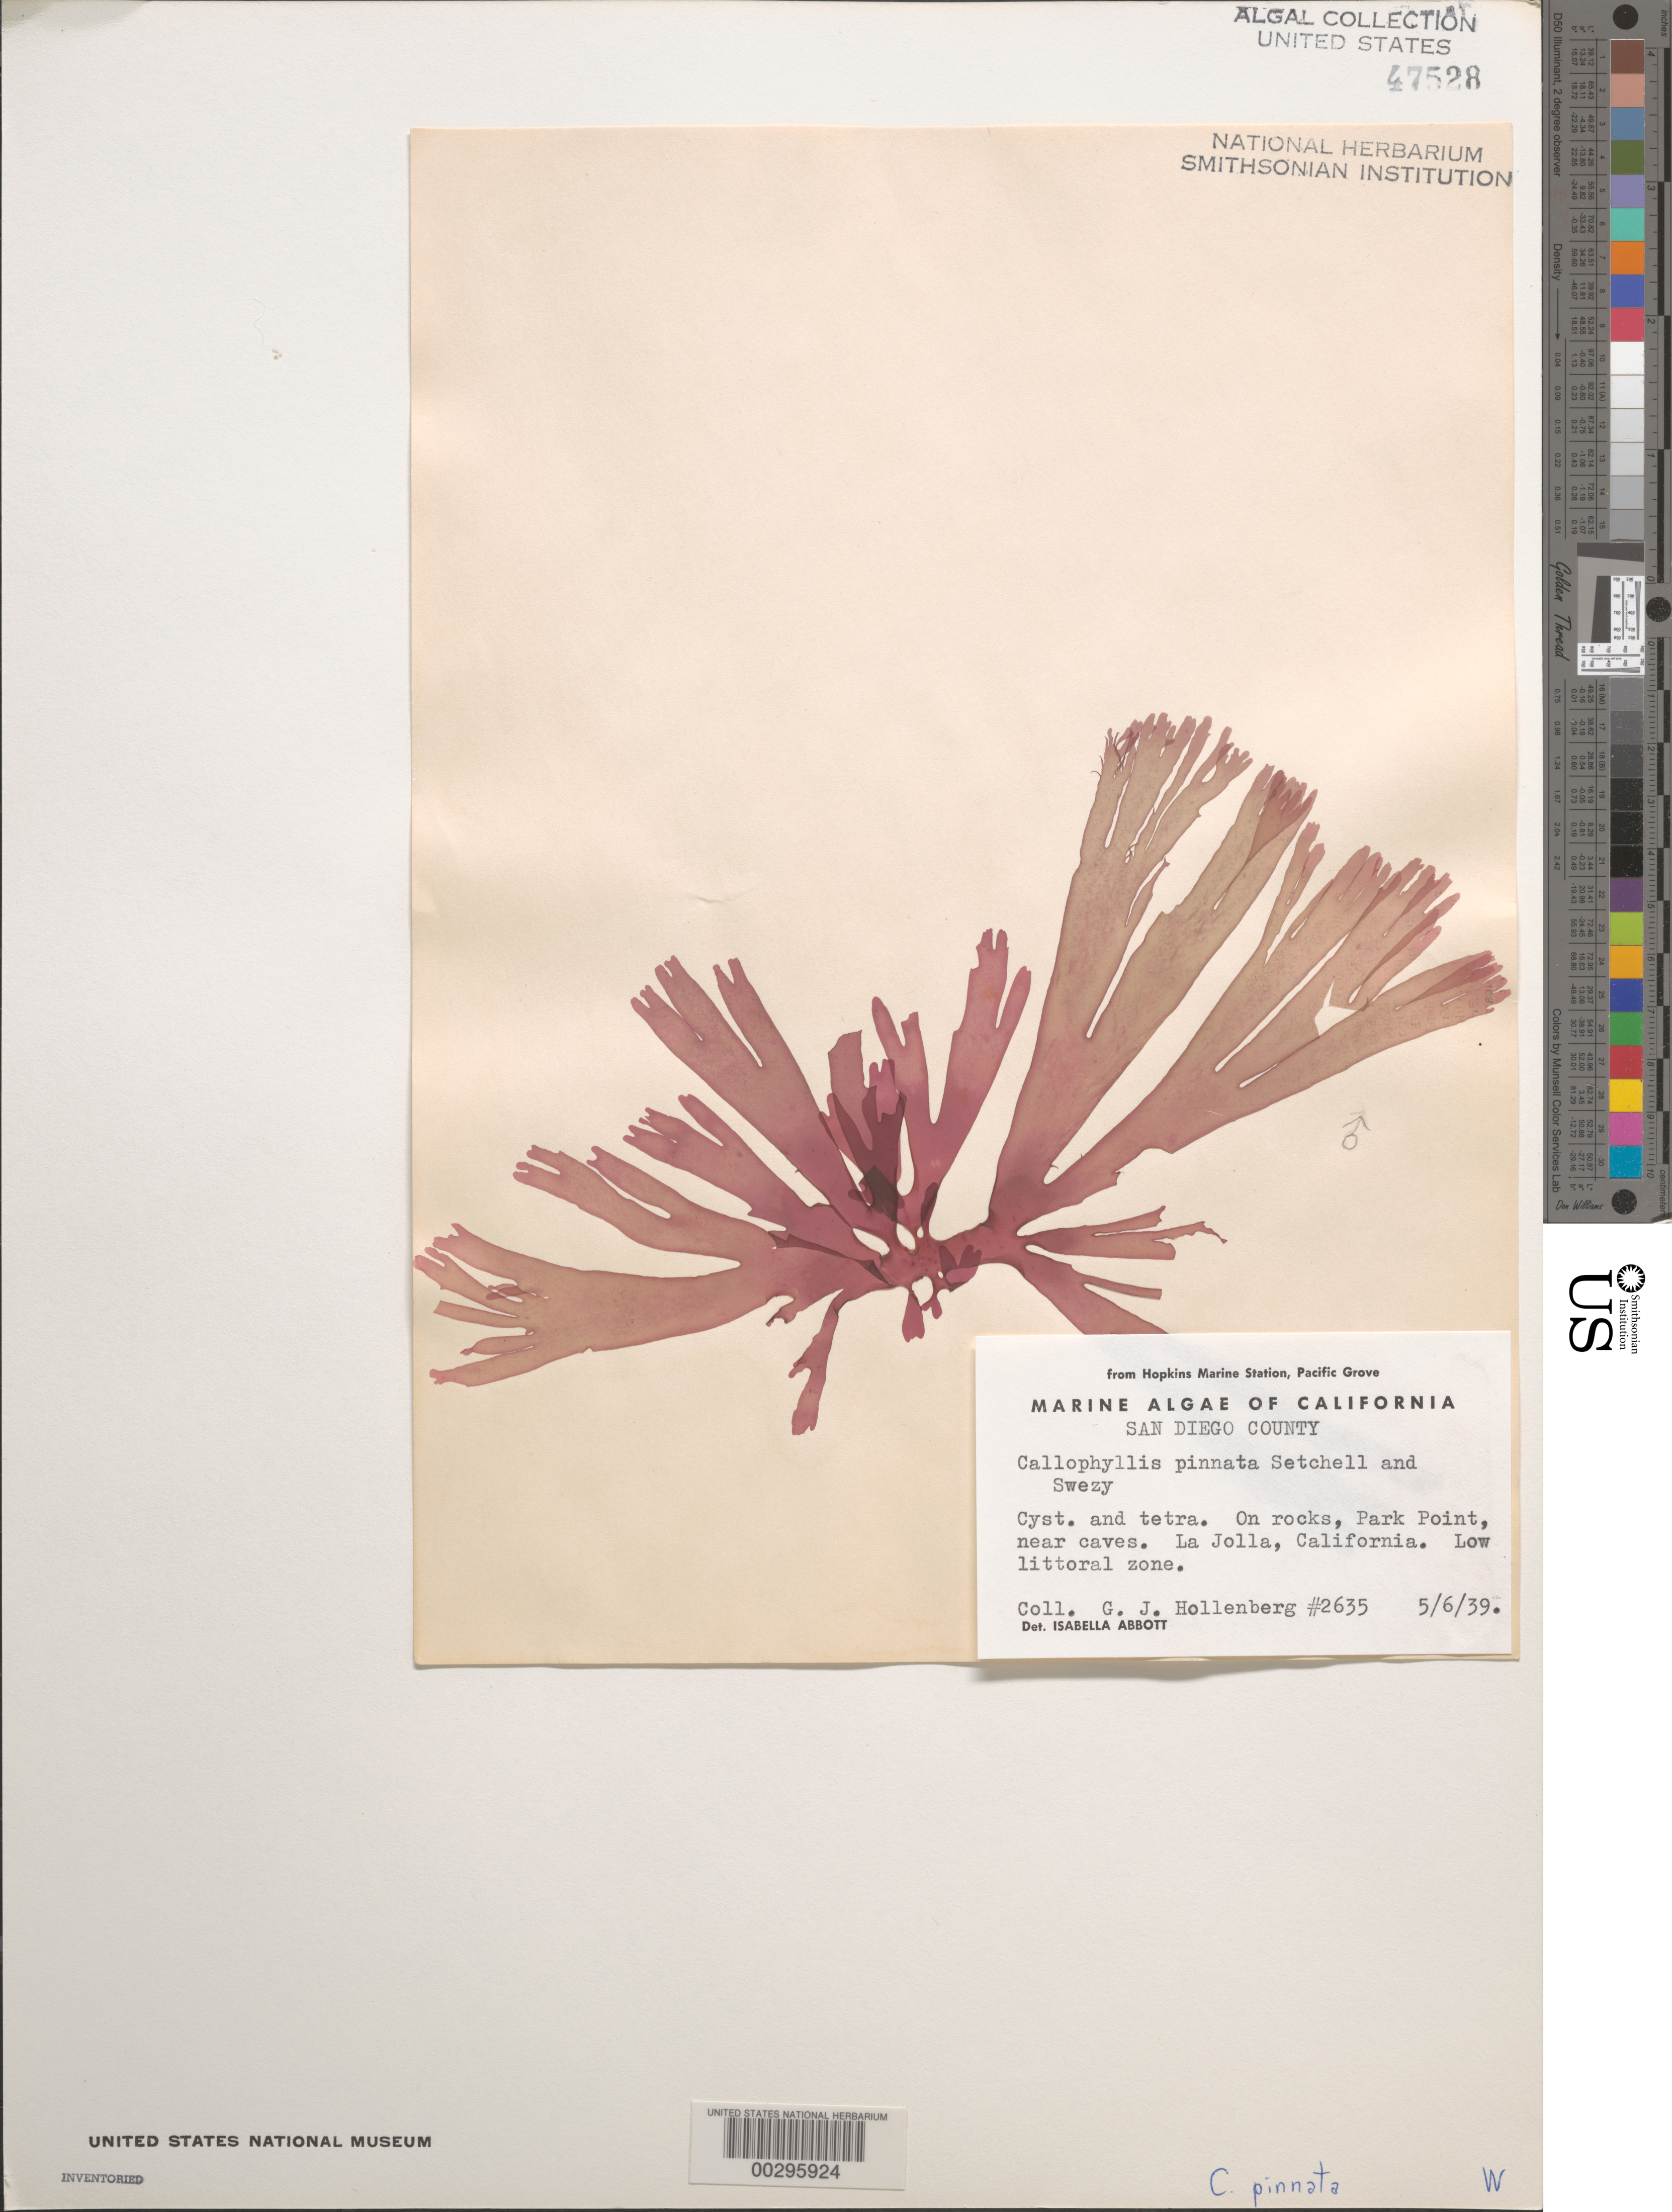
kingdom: Plantae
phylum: Rhodophyta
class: Florideophyceae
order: Gigartinales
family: Kallymeniaceae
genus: Callophyllis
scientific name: Callophyllis pinnata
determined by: Abbott, Isabella A.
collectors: G. Hollenberg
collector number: GJH 2635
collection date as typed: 06 May 1939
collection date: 1939-05-06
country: United States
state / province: California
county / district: San Diego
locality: La Jolla, Park Point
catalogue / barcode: US 47528